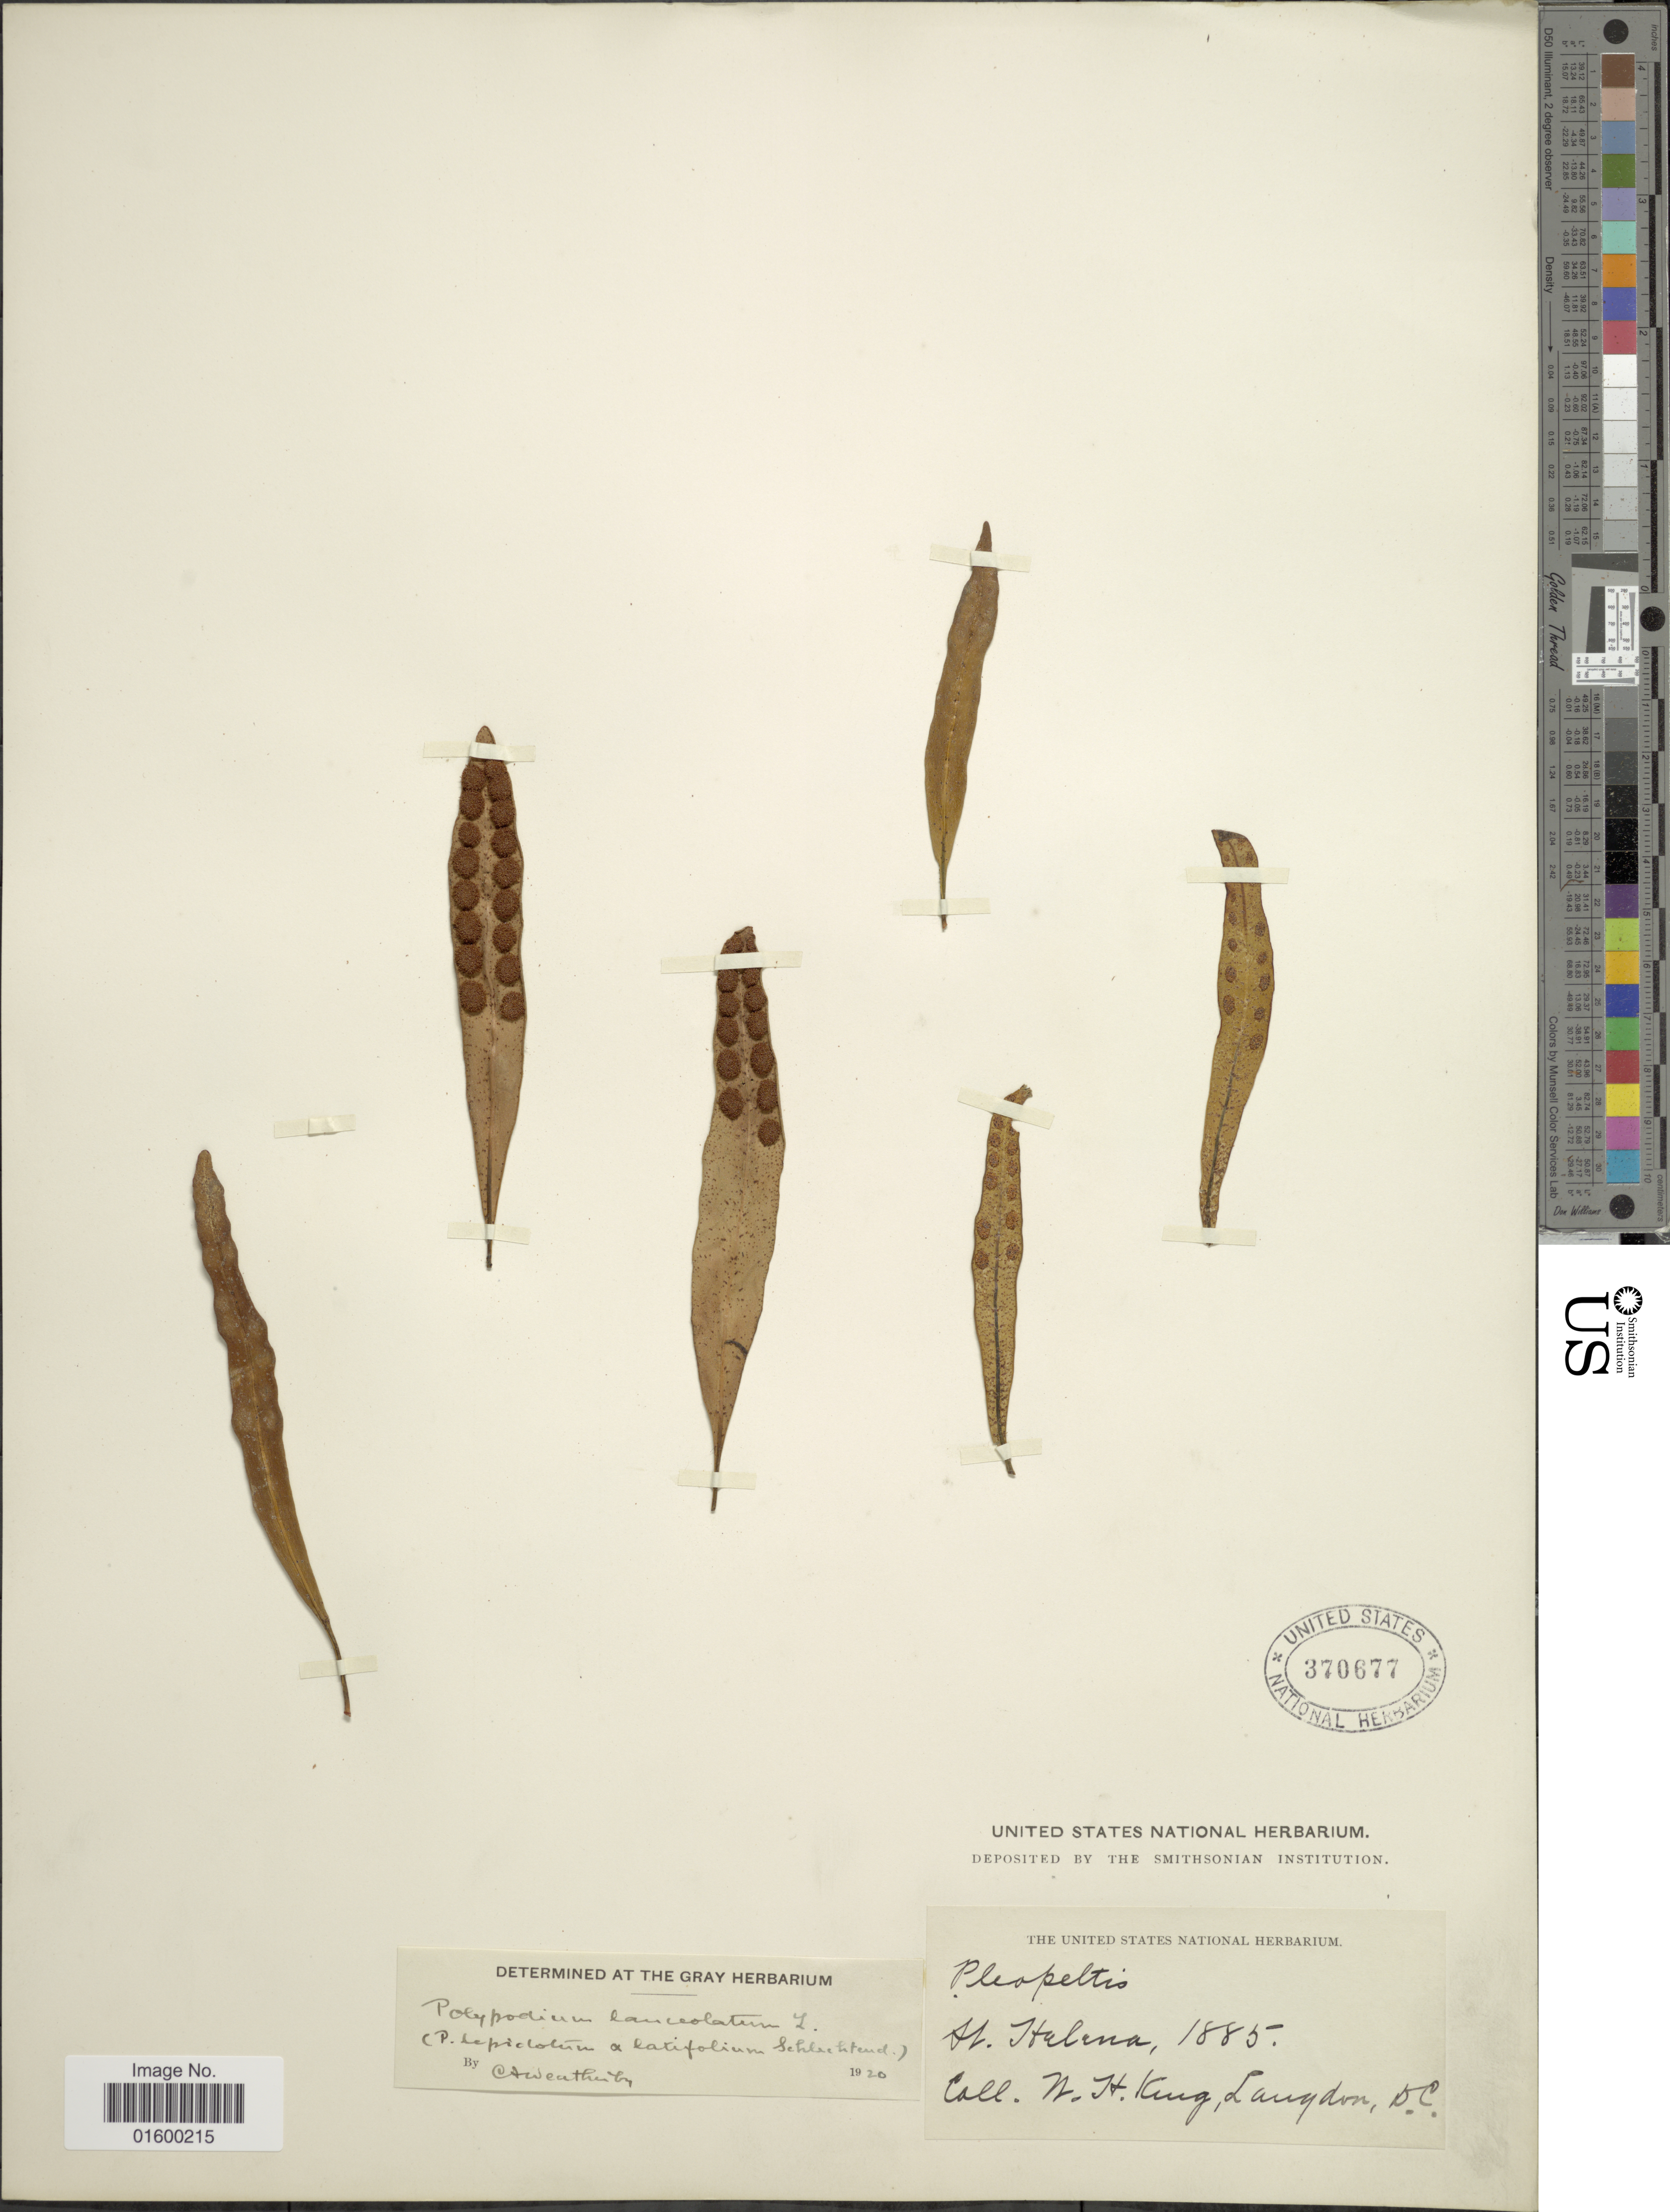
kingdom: Plantae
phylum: Tracheophyta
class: Polypodiopsida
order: Polypodiales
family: Polypodiaceae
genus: Pleopeltis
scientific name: Pleopeltis macrocarpa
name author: (Bory ex Willd.) Kaulf.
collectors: W. H. King & D. Langdon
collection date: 1885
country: St. Helena Islands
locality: St. Helena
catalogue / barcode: US 370677